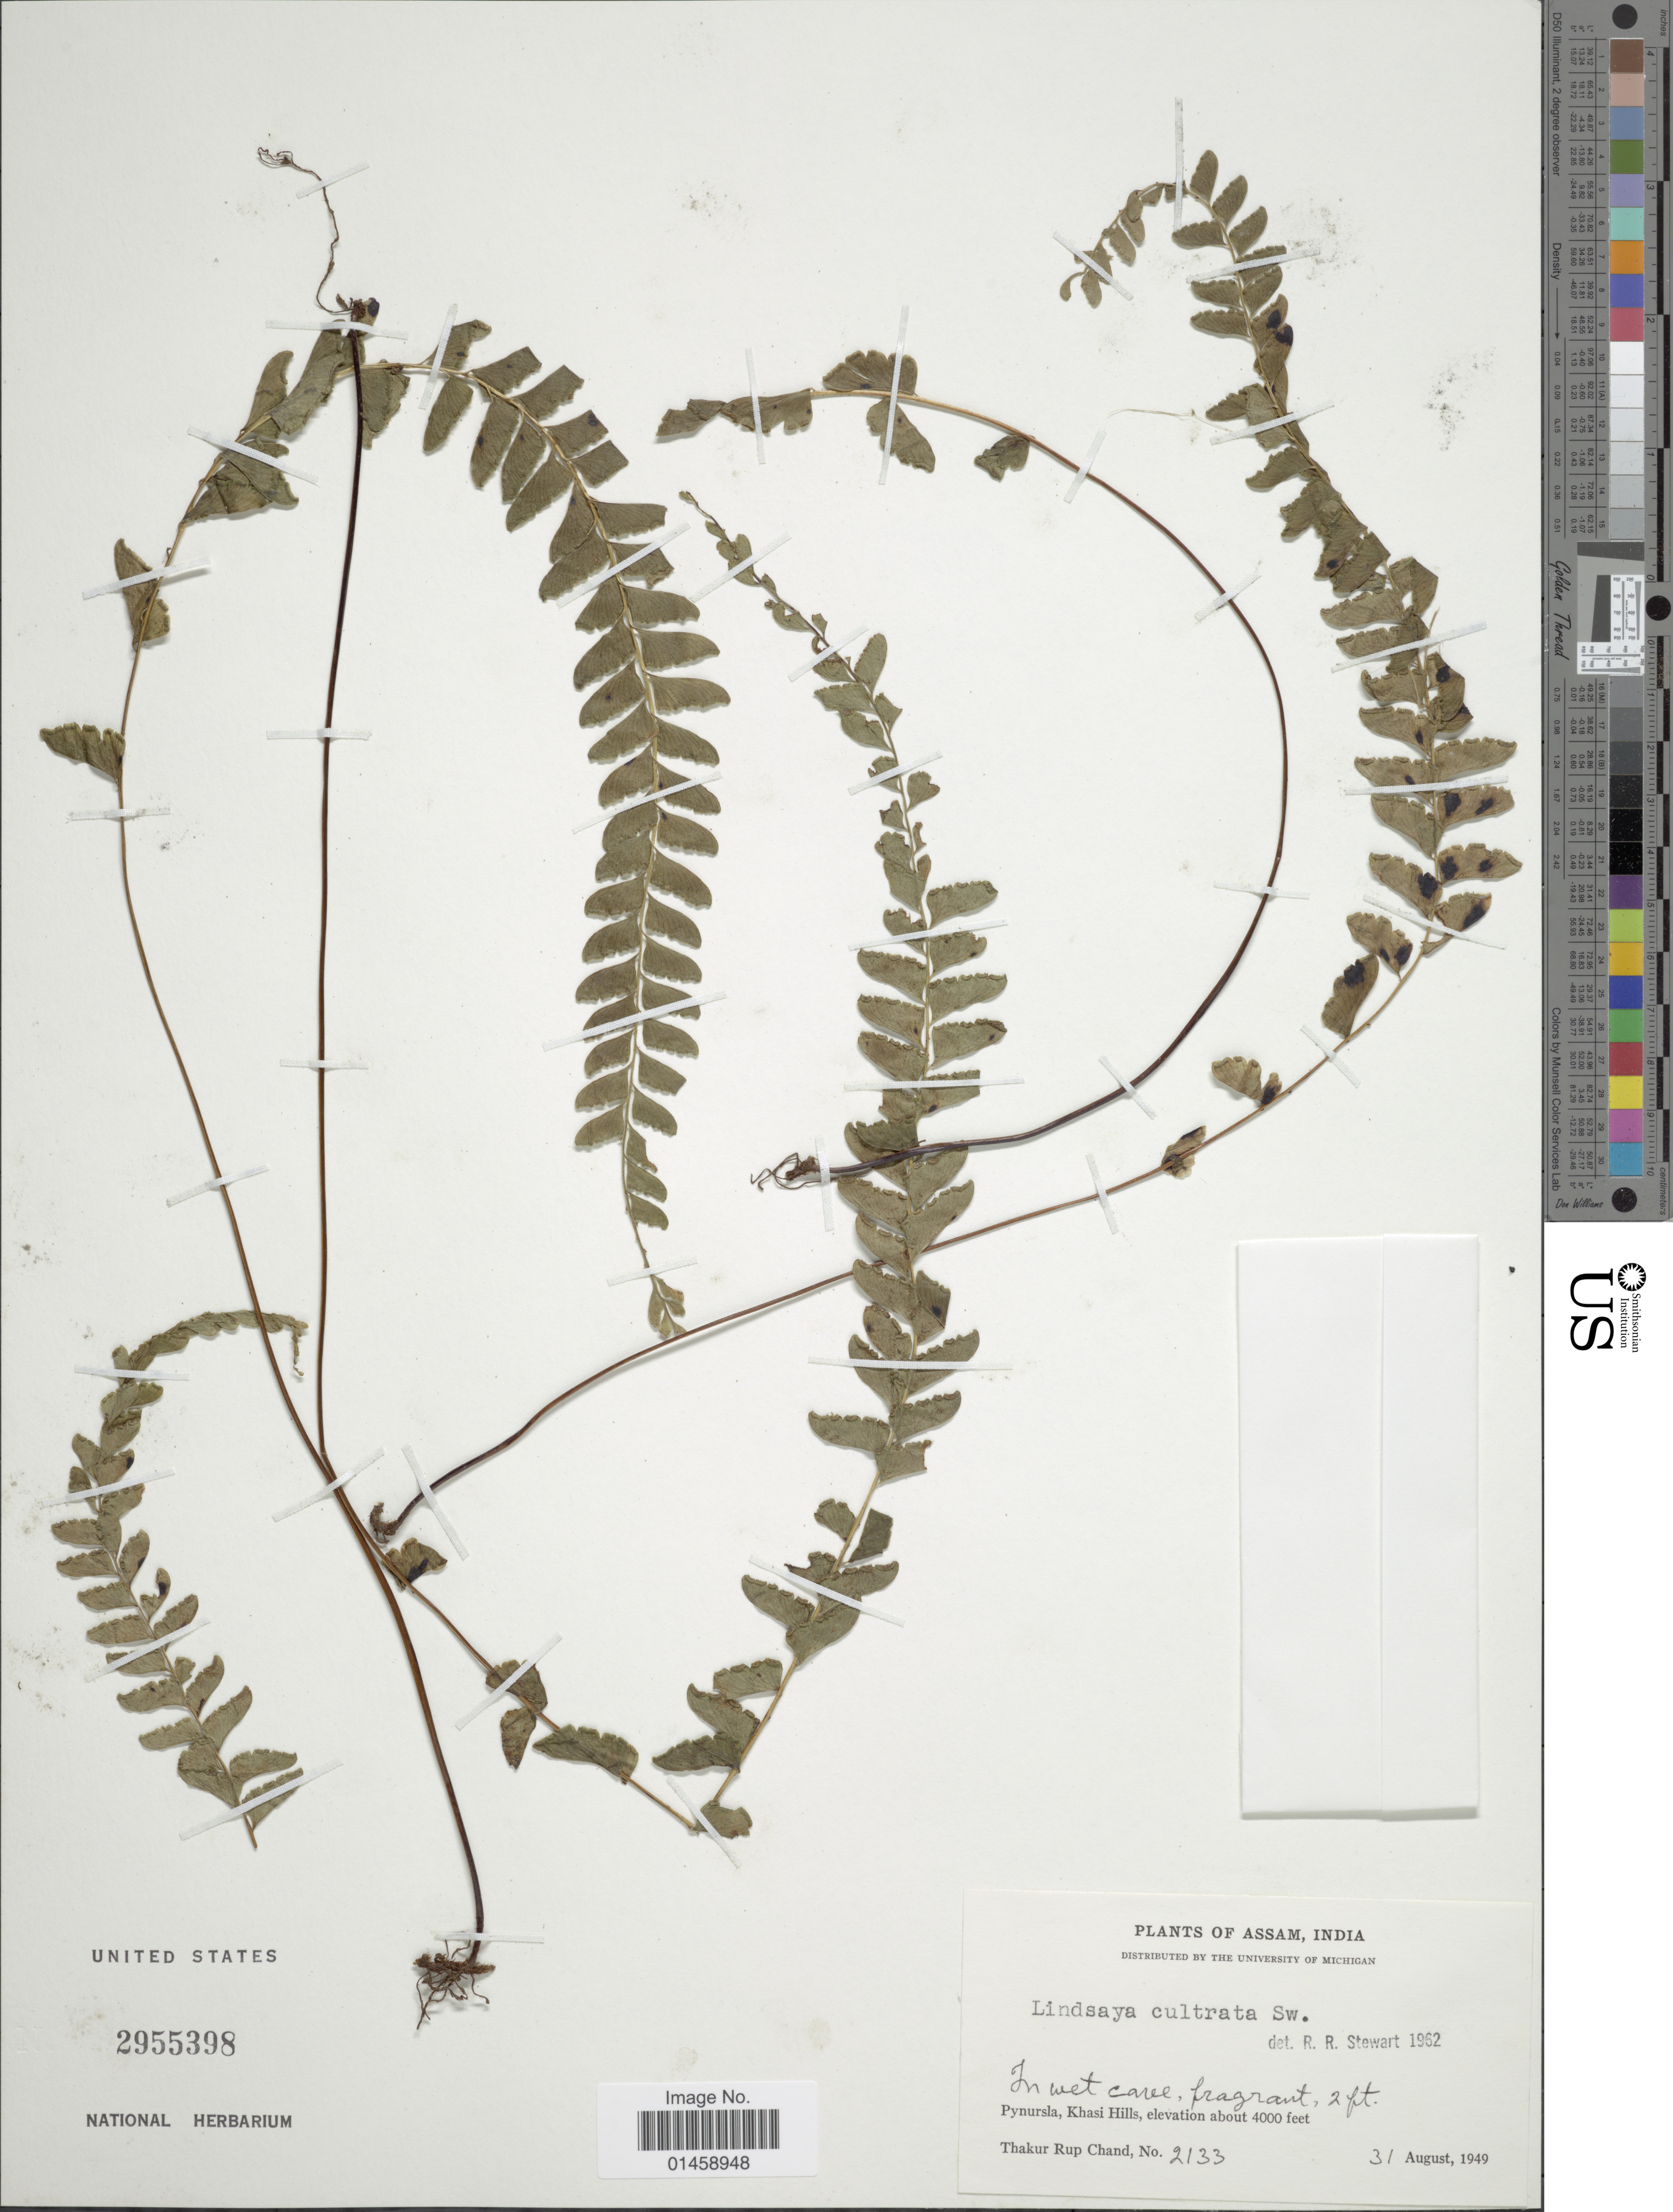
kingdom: Plantae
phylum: Tracheophyta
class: Polypodiopsida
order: Polypodiales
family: Lindsaeaceae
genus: Lindsaea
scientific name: Lindsaea cultrata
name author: (Willd.) Sw.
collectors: T. R. Chand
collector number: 2133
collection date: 1949-08-31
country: India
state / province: Meghalaya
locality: Pynursla, Khasi Hills.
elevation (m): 1219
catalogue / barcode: US 2955398